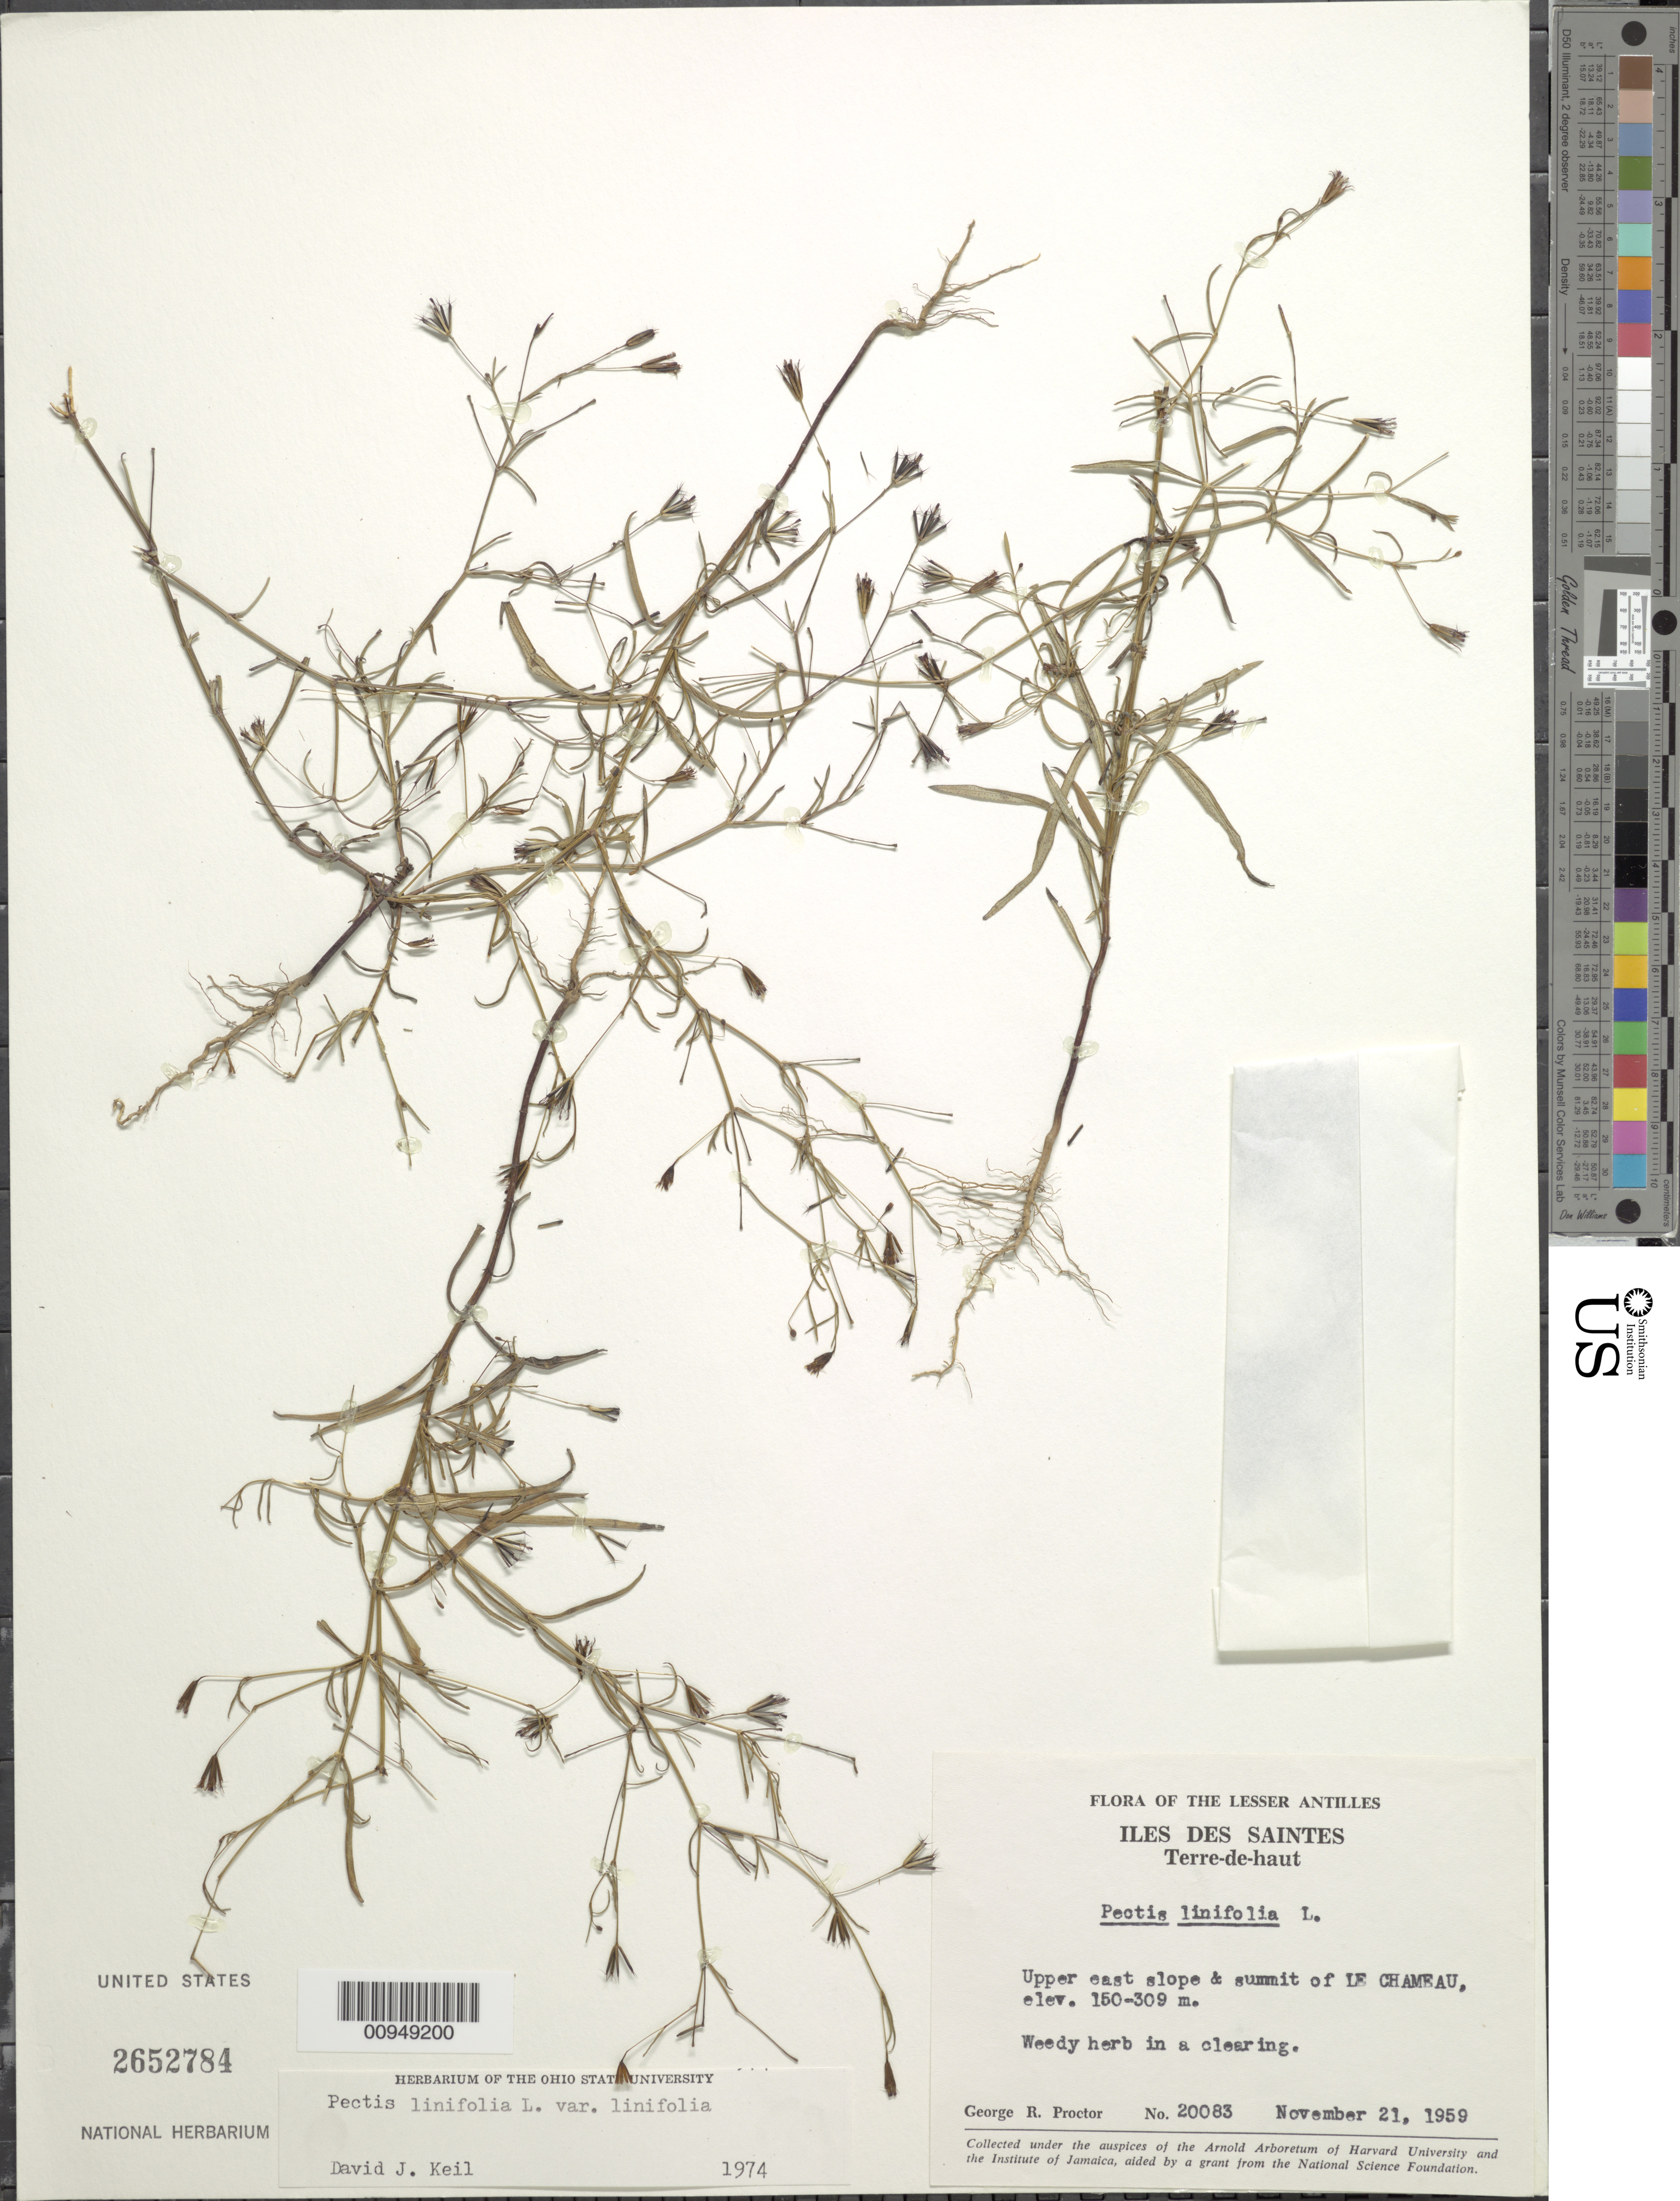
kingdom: Plantae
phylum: Tracheophyta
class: Magnoliopsida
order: Asterales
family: Asteraceae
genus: Pectis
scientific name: Pectis linifolia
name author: L.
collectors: G. R. Proctor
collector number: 20083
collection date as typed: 21 Nov 1959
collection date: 1959-11-21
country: Guadeloupe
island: Terre de Haut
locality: Terre-de-haut, upper east slope & summit of Le Chameau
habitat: In clearing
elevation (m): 150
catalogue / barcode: US 2652784